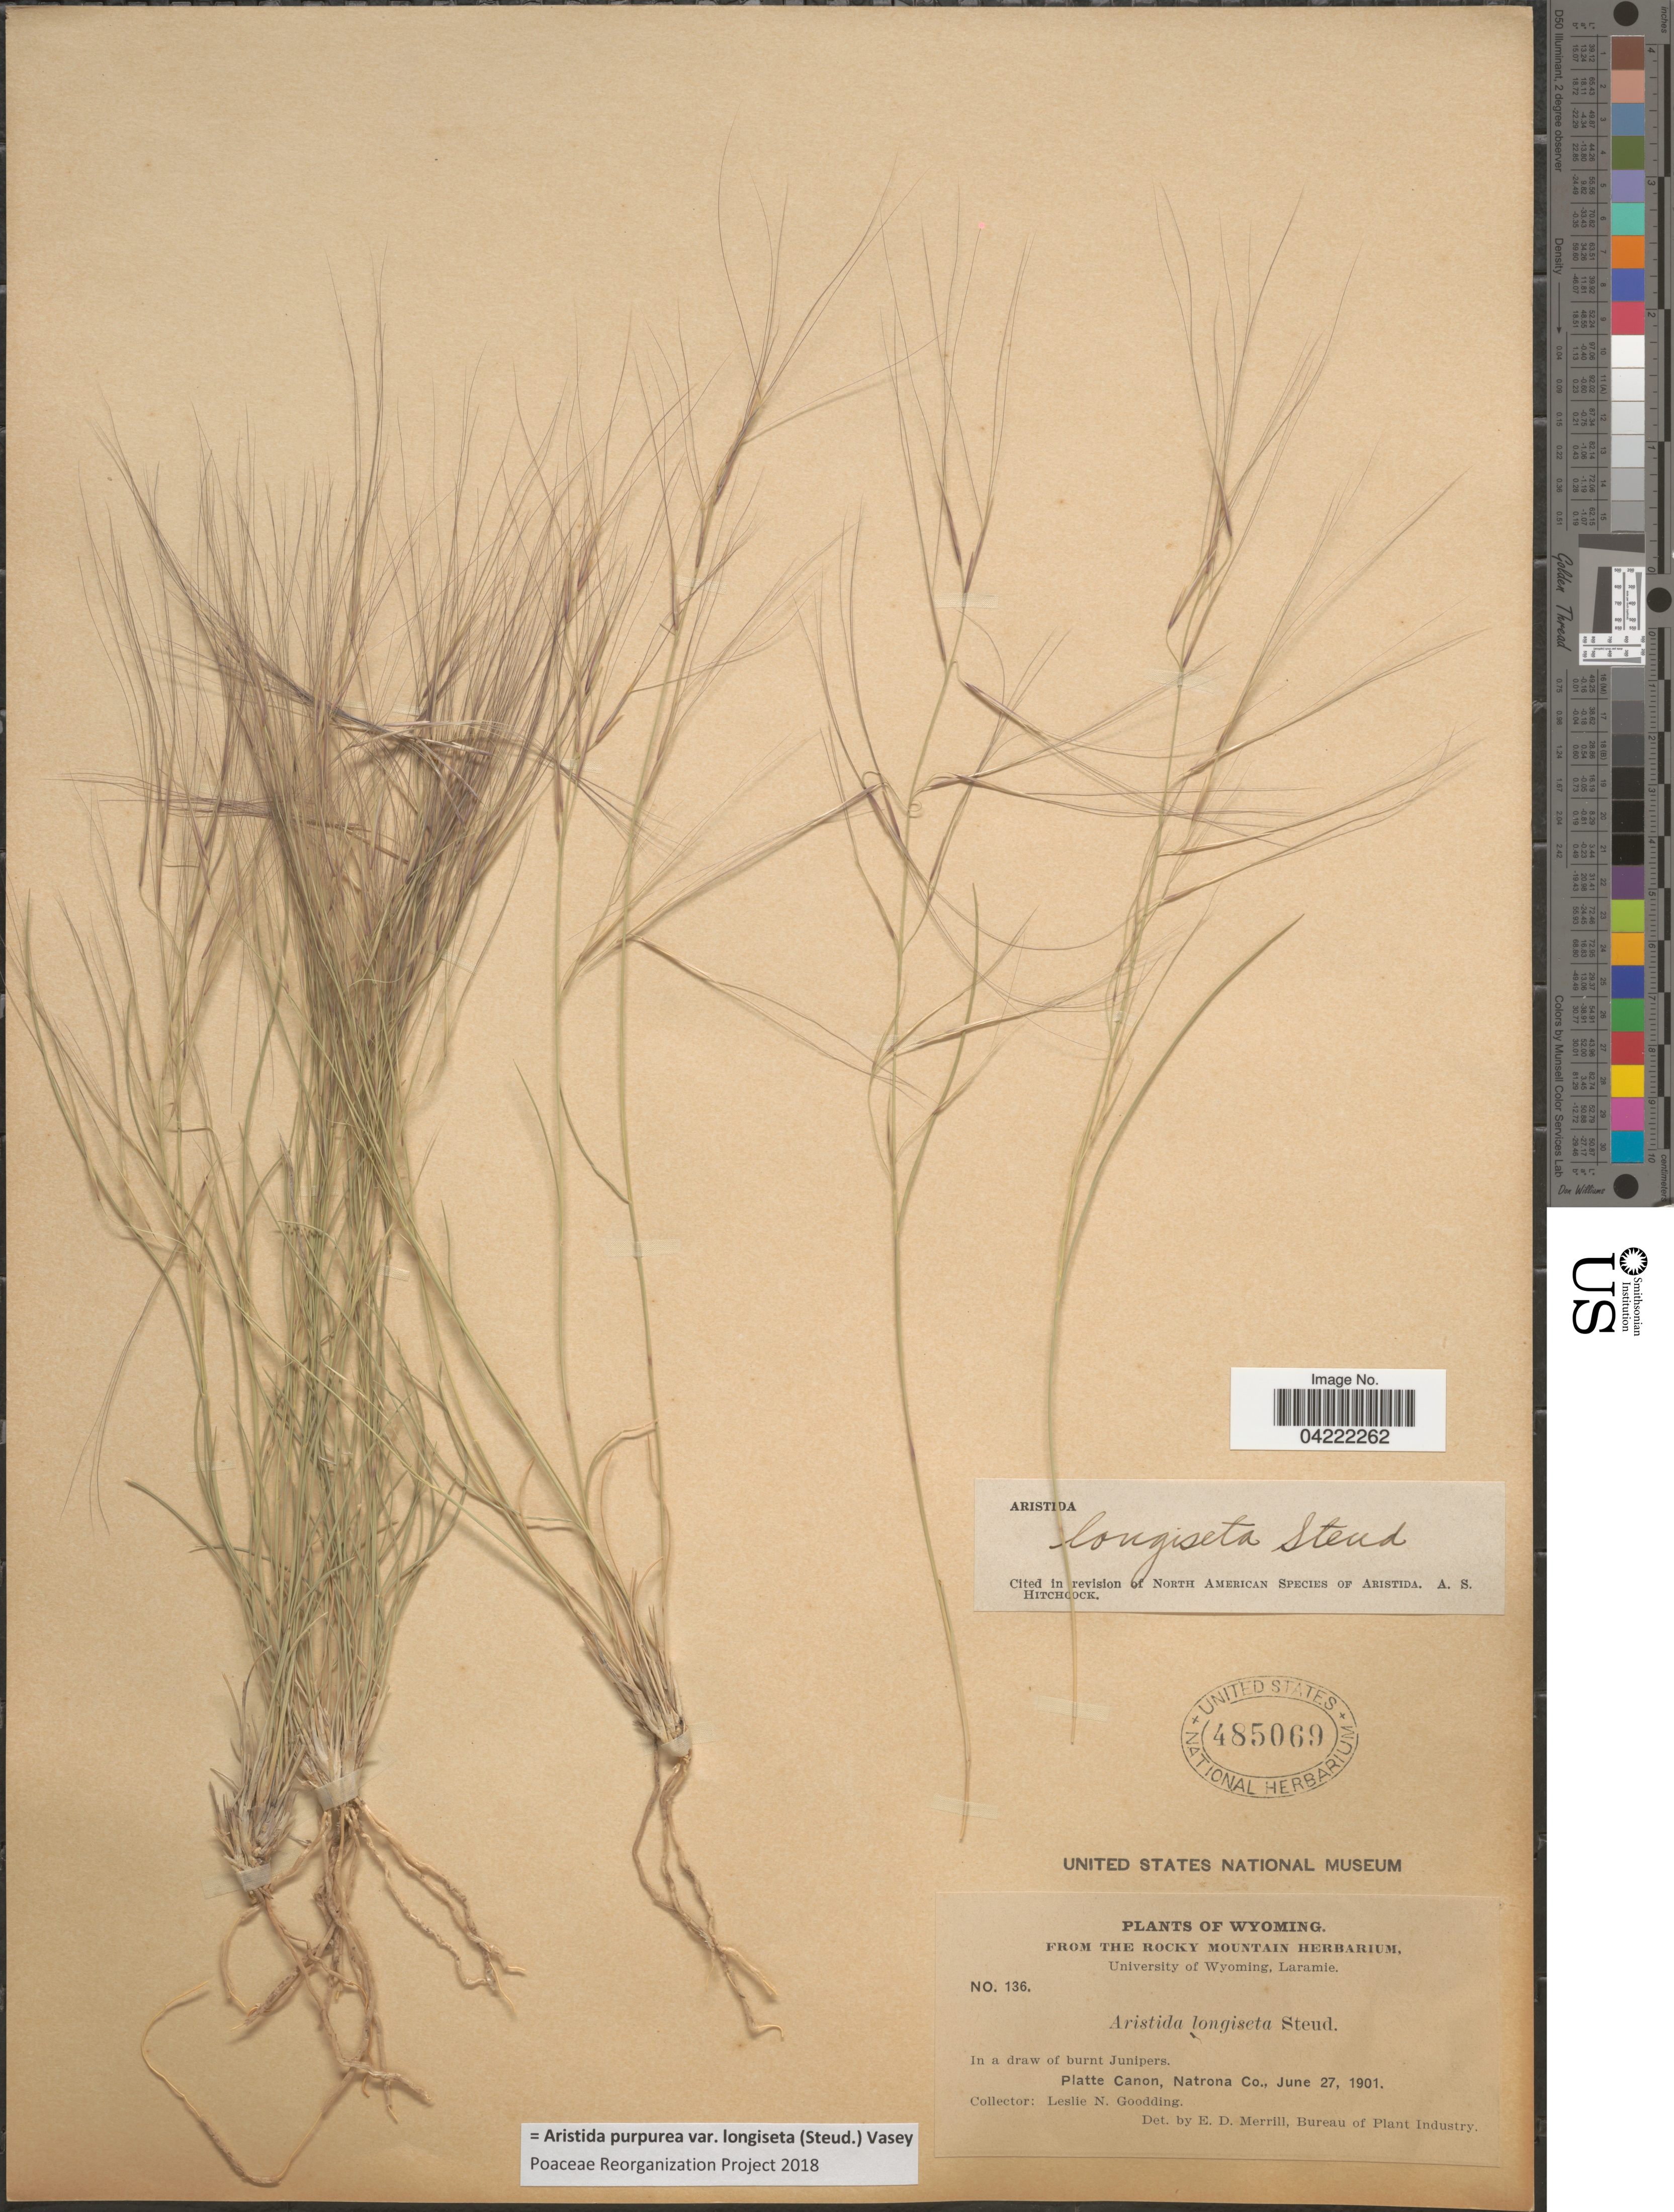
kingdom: Plantae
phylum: Tracheophyta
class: Liliopsida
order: Poales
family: Poaceae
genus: Aristida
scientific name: Aristida purpurea var. longiseta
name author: (Steud.) Vasey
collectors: L. N. Goodding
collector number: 136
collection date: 1901-06-27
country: United States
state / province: Wyoming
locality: Platte Canon, Natrona Co.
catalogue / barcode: US 485069